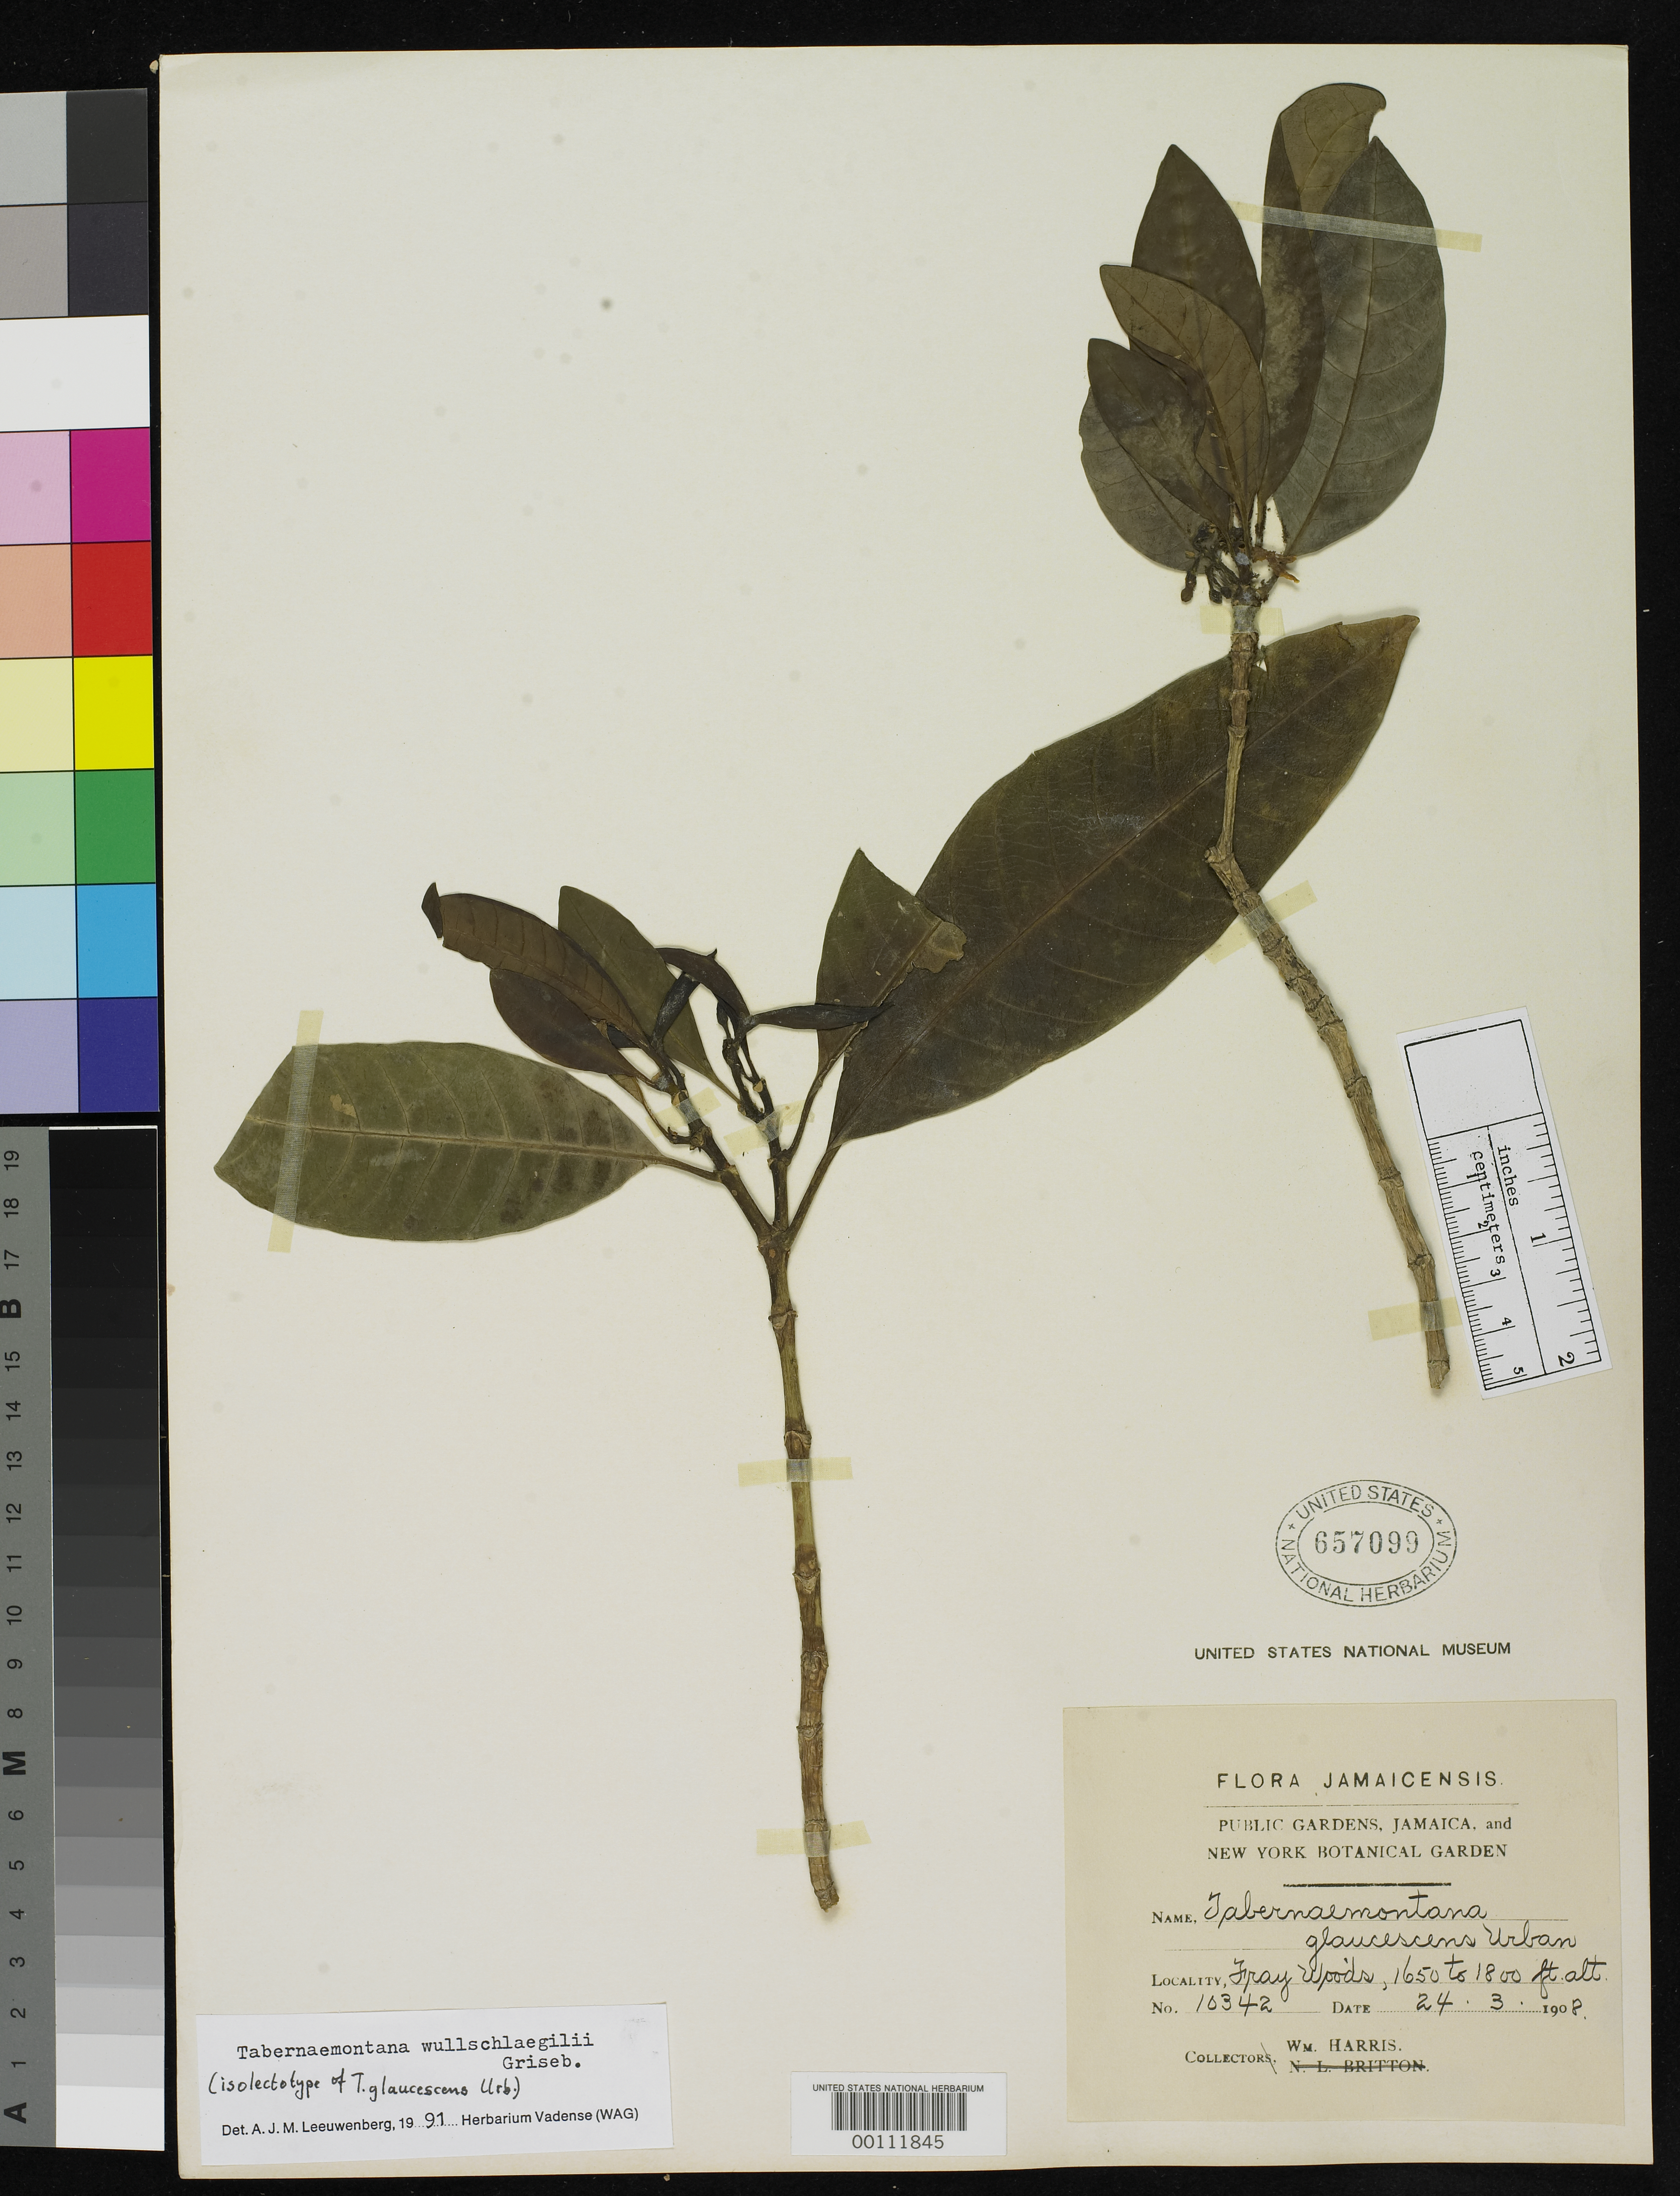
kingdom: Plantae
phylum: Tracheophyta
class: Magnoliopsida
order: Gentianales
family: Apocynaceae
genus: Tabernaemontana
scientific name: Tabernaemontana glaucescens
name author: Urb.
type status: Isotype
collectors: W. H. Harris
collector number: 10342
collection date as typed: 24 Mar 1908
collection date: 1908-03-24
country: Jamaica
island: Greater Antilles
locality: Fray Woods.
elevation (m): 503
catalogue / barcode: US 657099